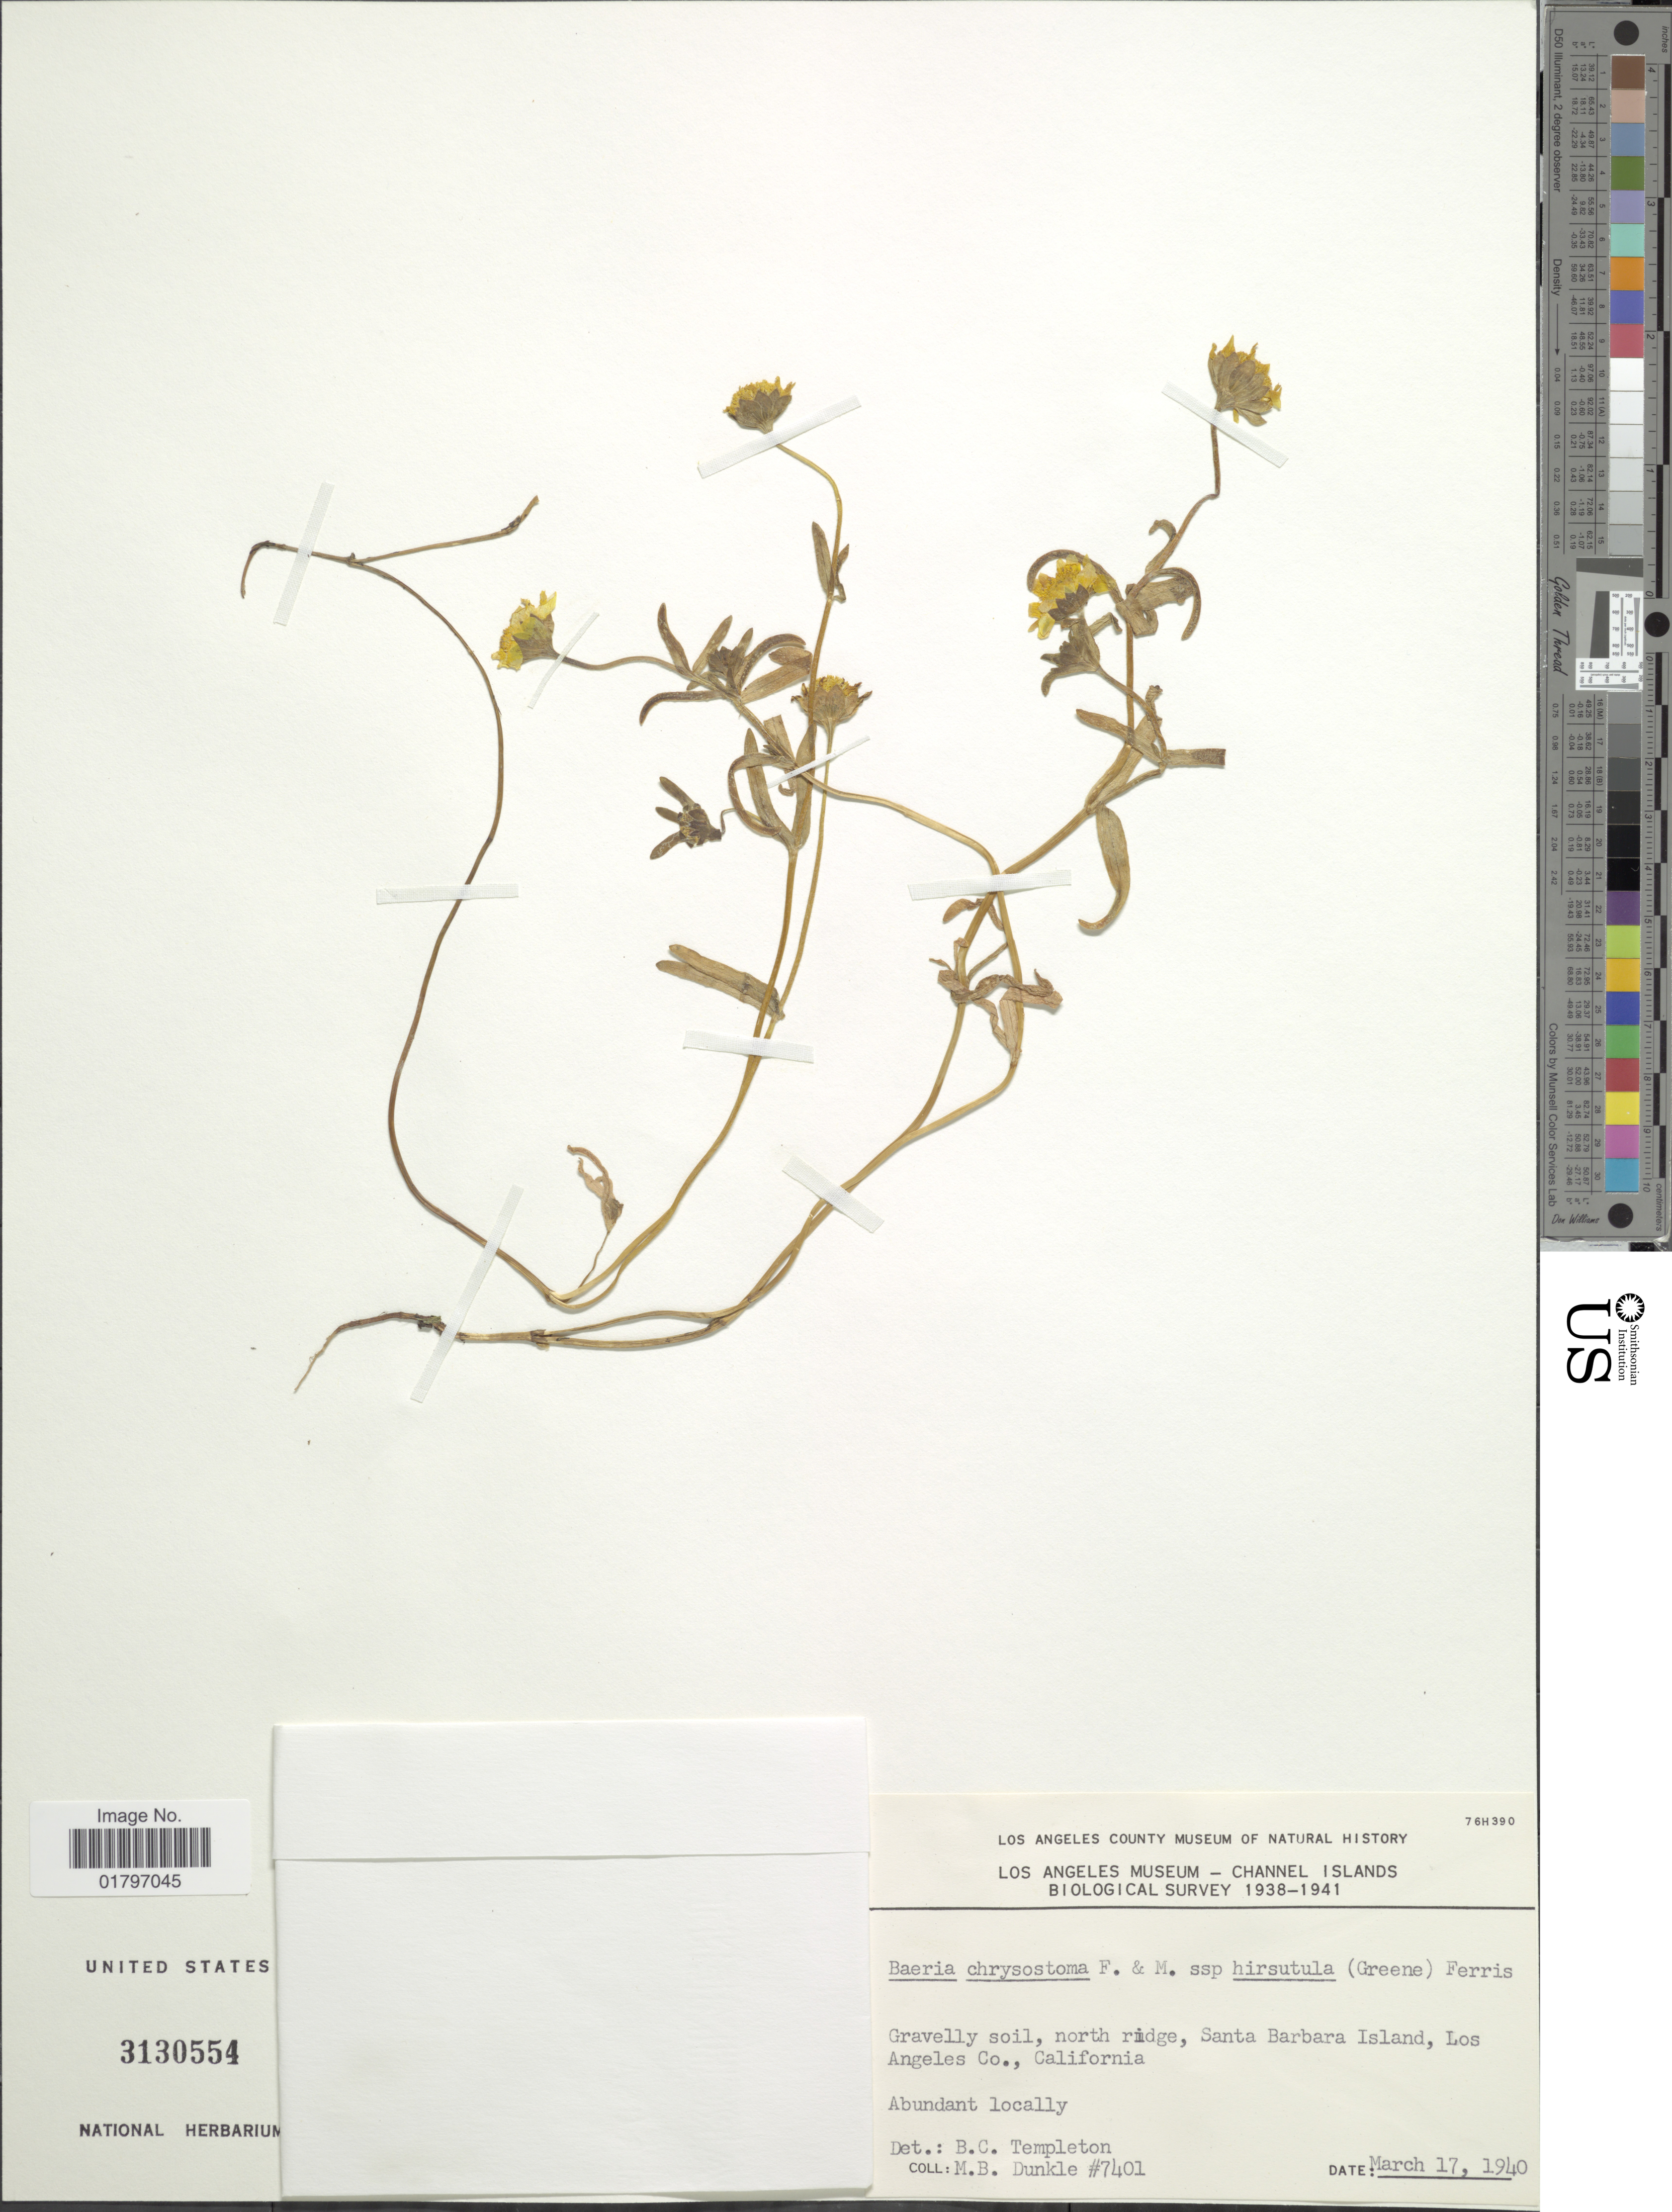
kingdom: Plantae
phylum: Tracheophyta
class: Magnoliopsida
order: Asterales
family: Asteraceae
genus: Lasthenia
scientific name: Lasthenia chrysostoma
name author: (Fisch. & C.A. Mey.) Greene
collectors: M. Dunkle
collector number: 7401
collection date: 1940-03-17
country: United States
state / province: California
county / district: Los Angeles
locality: Gravelly soil, north ridge, Santa Barbara Island, Los Angeles Co., California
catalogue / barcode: US 3130554